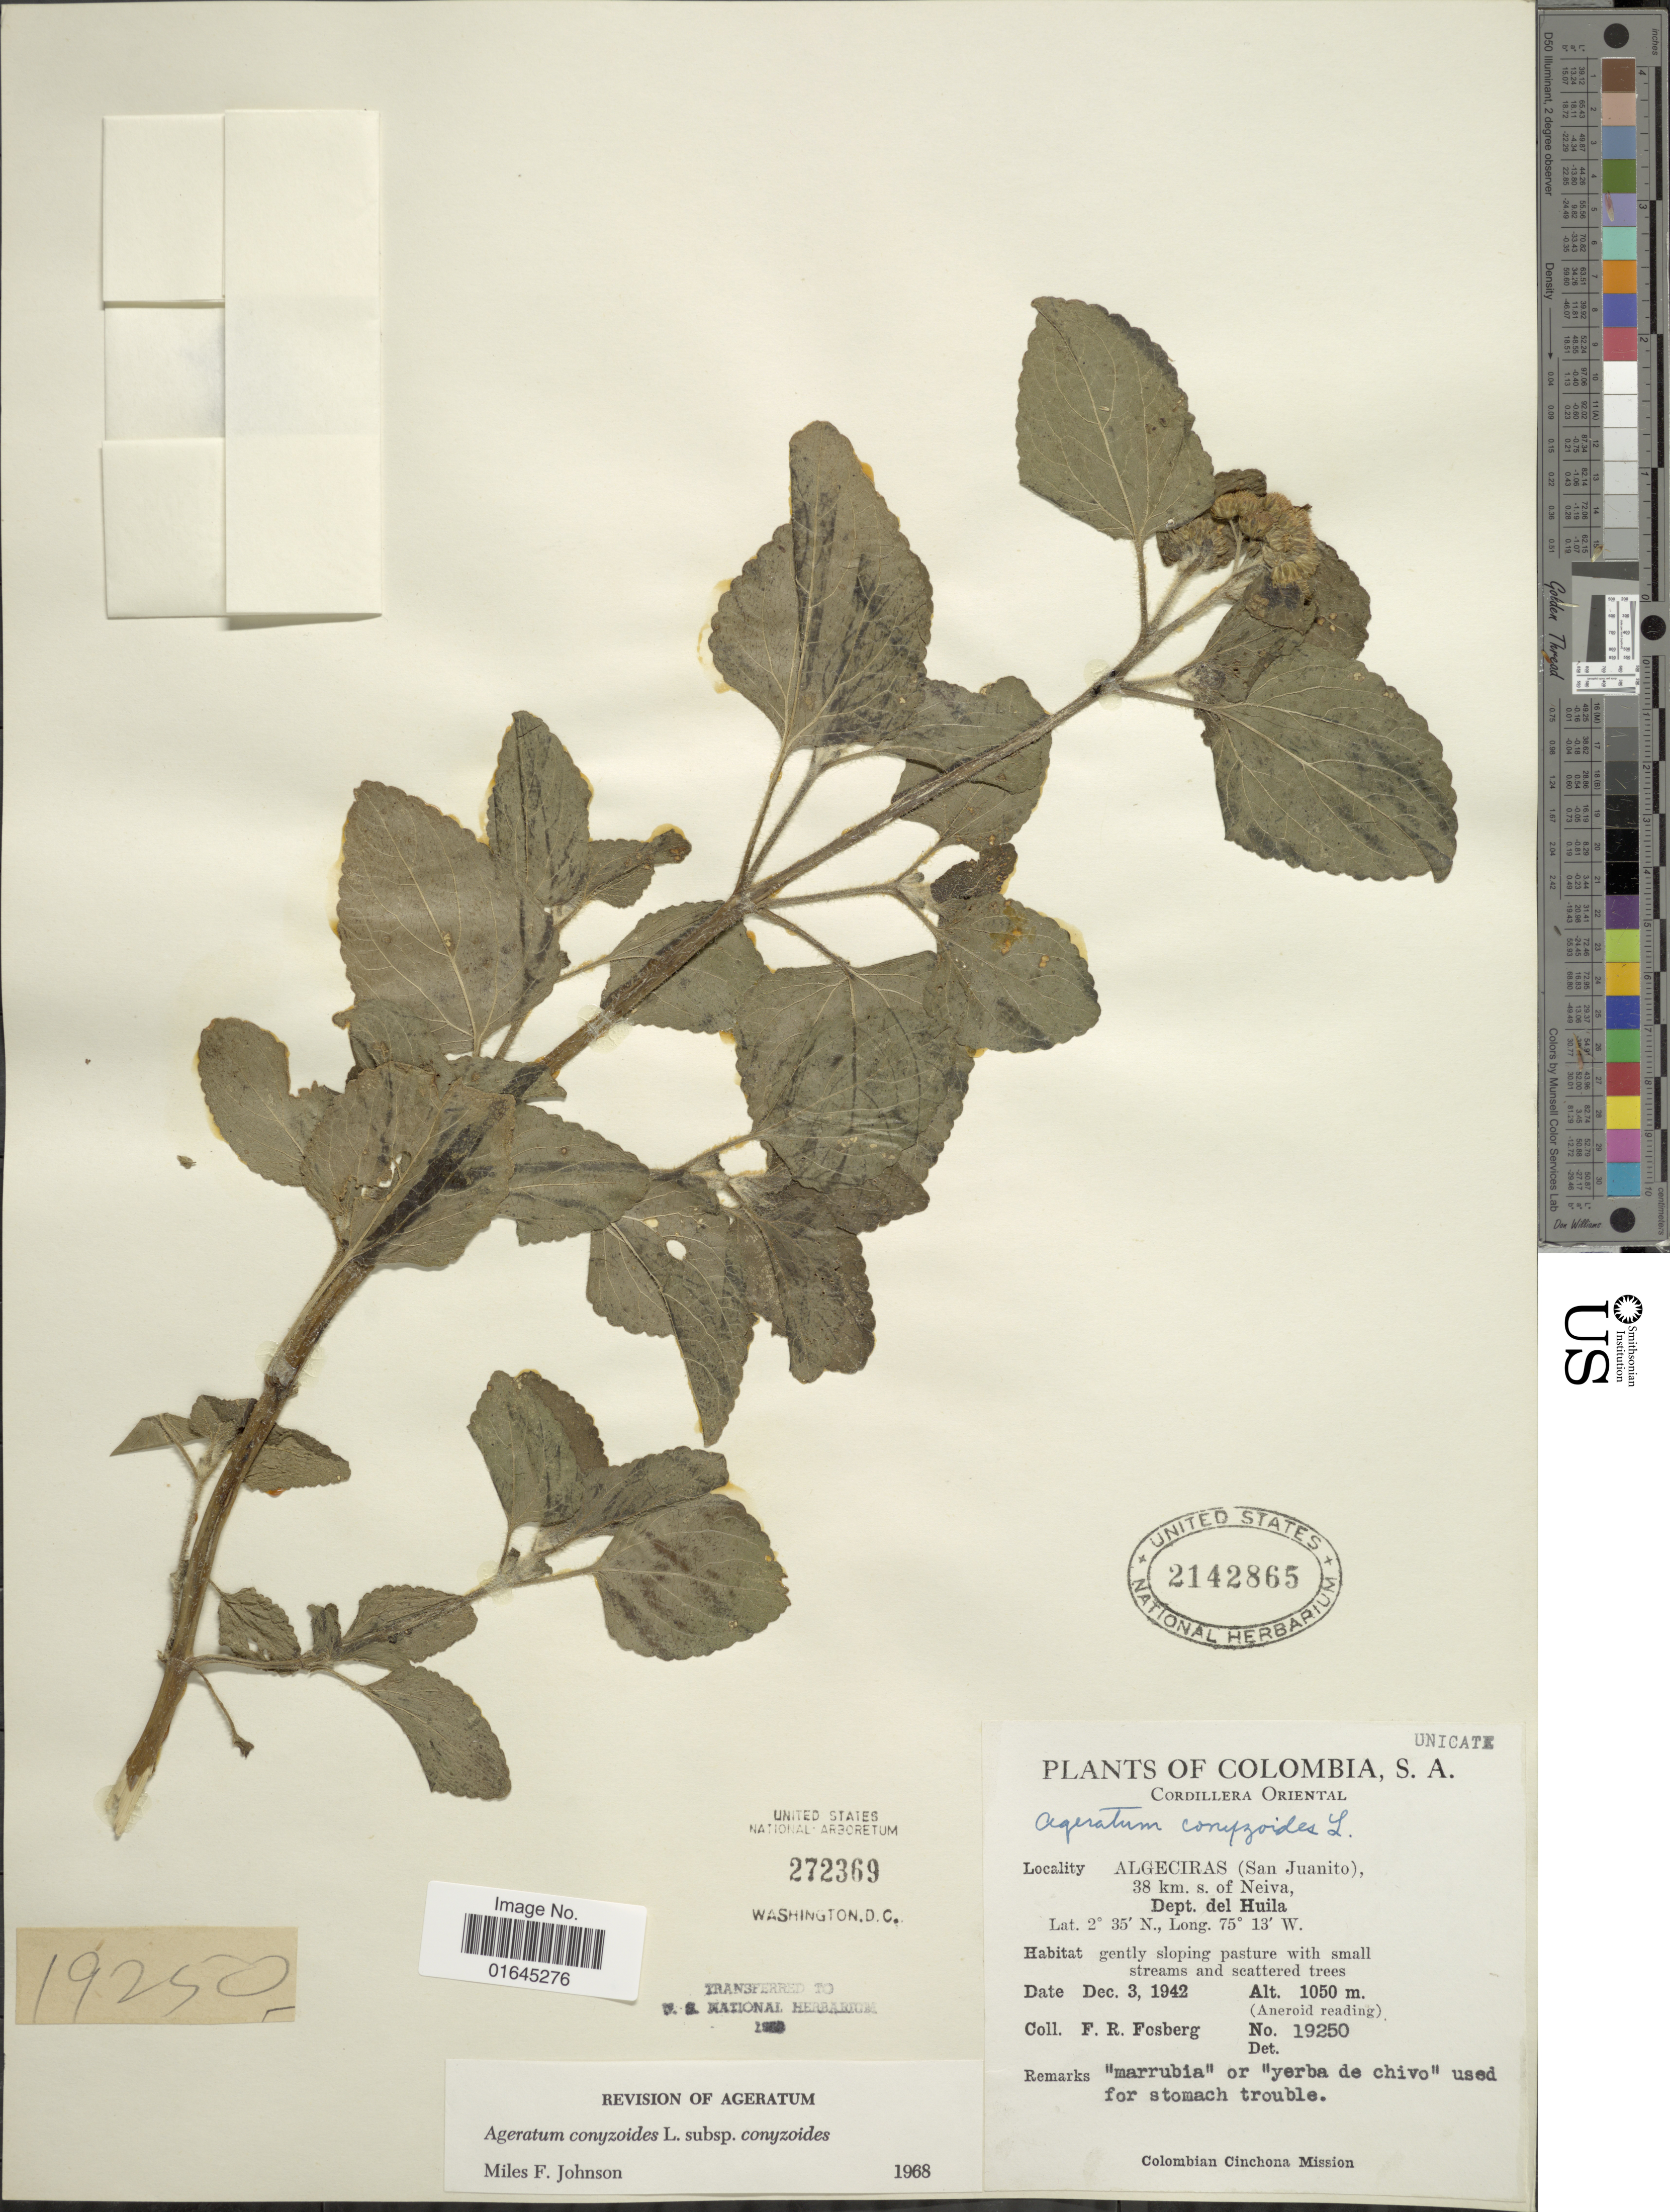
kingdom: Plantae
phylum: Tracheophyta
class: Magnoliopsida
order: Asterales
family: Asteraceae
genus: Ageratum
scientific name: Ageratum conyzoides subsp. conyzoides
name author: L.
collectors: F. R. Fosberg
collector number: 19250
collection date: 1942-12-03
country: Colombia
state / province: Huila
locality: Cordillera Oriental, Algeciras (San Juanito), 38 km. s. of Neiva, Dept. del Huila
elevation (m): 1050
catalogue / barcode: US 2142865